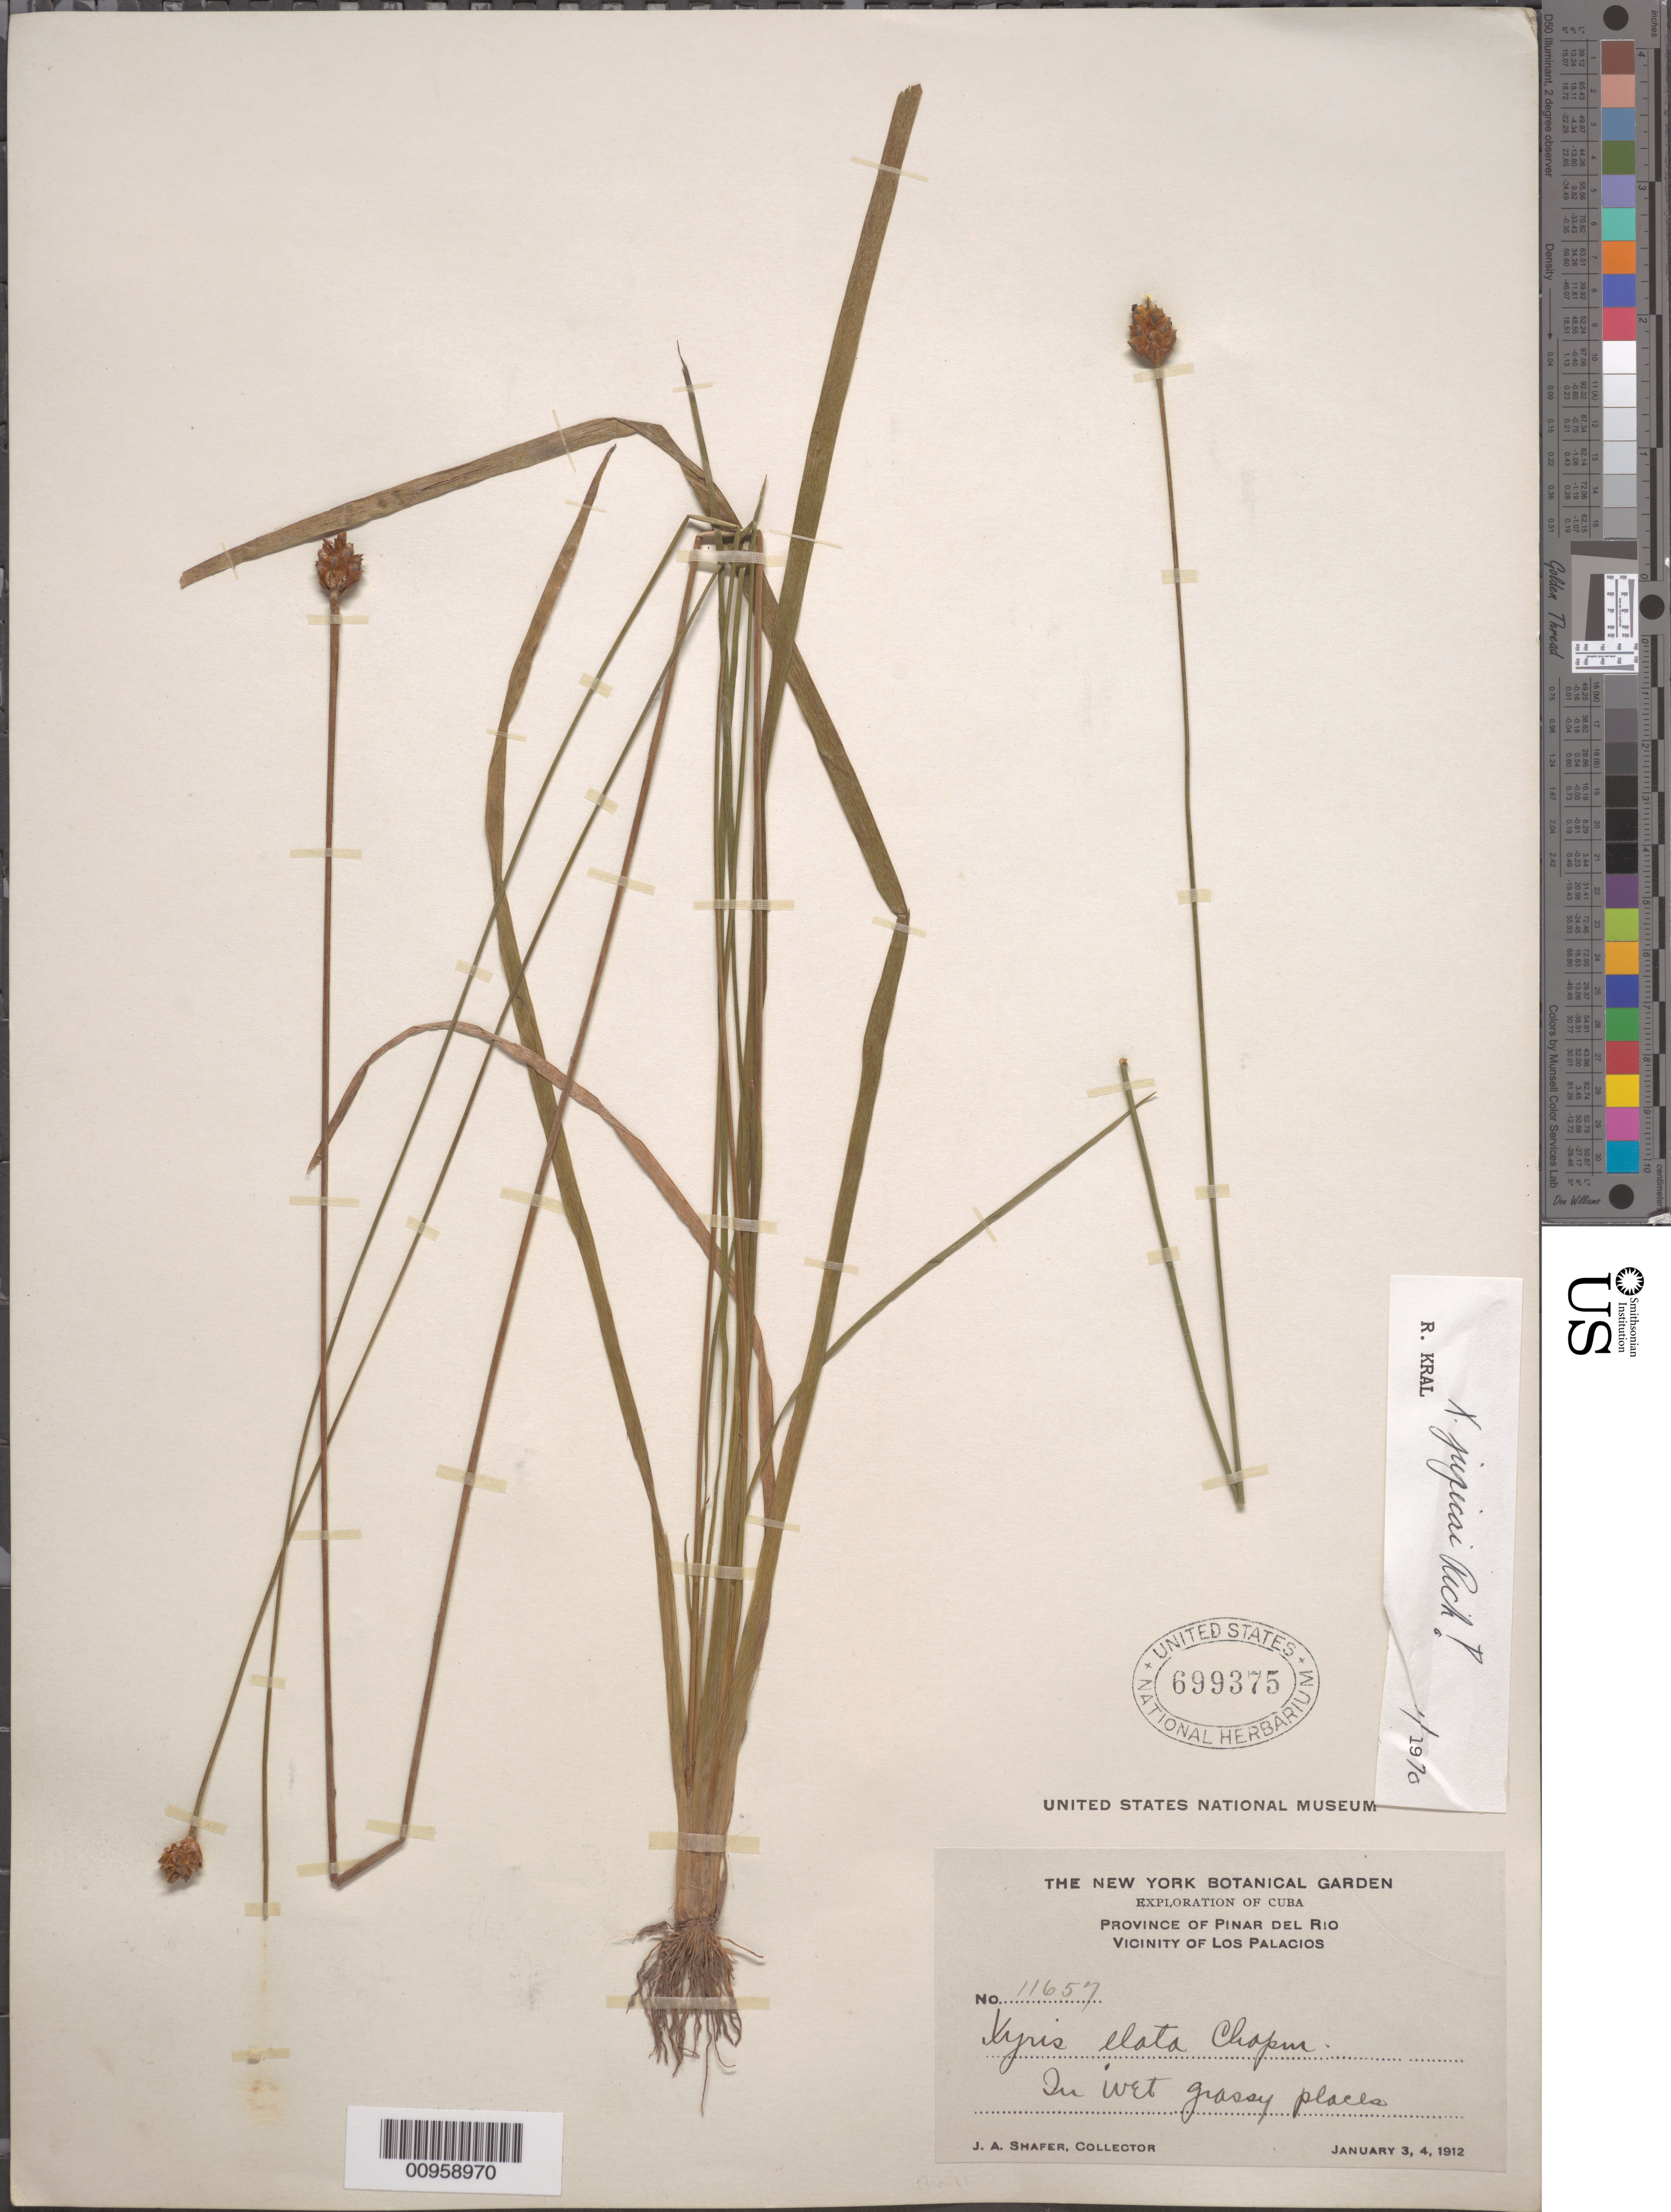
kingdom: Plantae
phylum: Tracheophyta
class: Liliopsida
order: Poales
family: Xyridaceae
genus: Xyris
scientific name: Xyris jupicai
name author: Rich.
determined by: Kral, Robert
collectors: J. A. Shafer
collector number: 11657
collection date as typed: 03 Jan 1912 to 04 Jan 1912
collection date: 1912-01-03/1912-01-04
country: Cuba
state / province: Pinar del Rio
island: Cuba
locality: Vicinity of Los Palacios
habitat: In wet grassy places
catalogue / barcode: US 699375